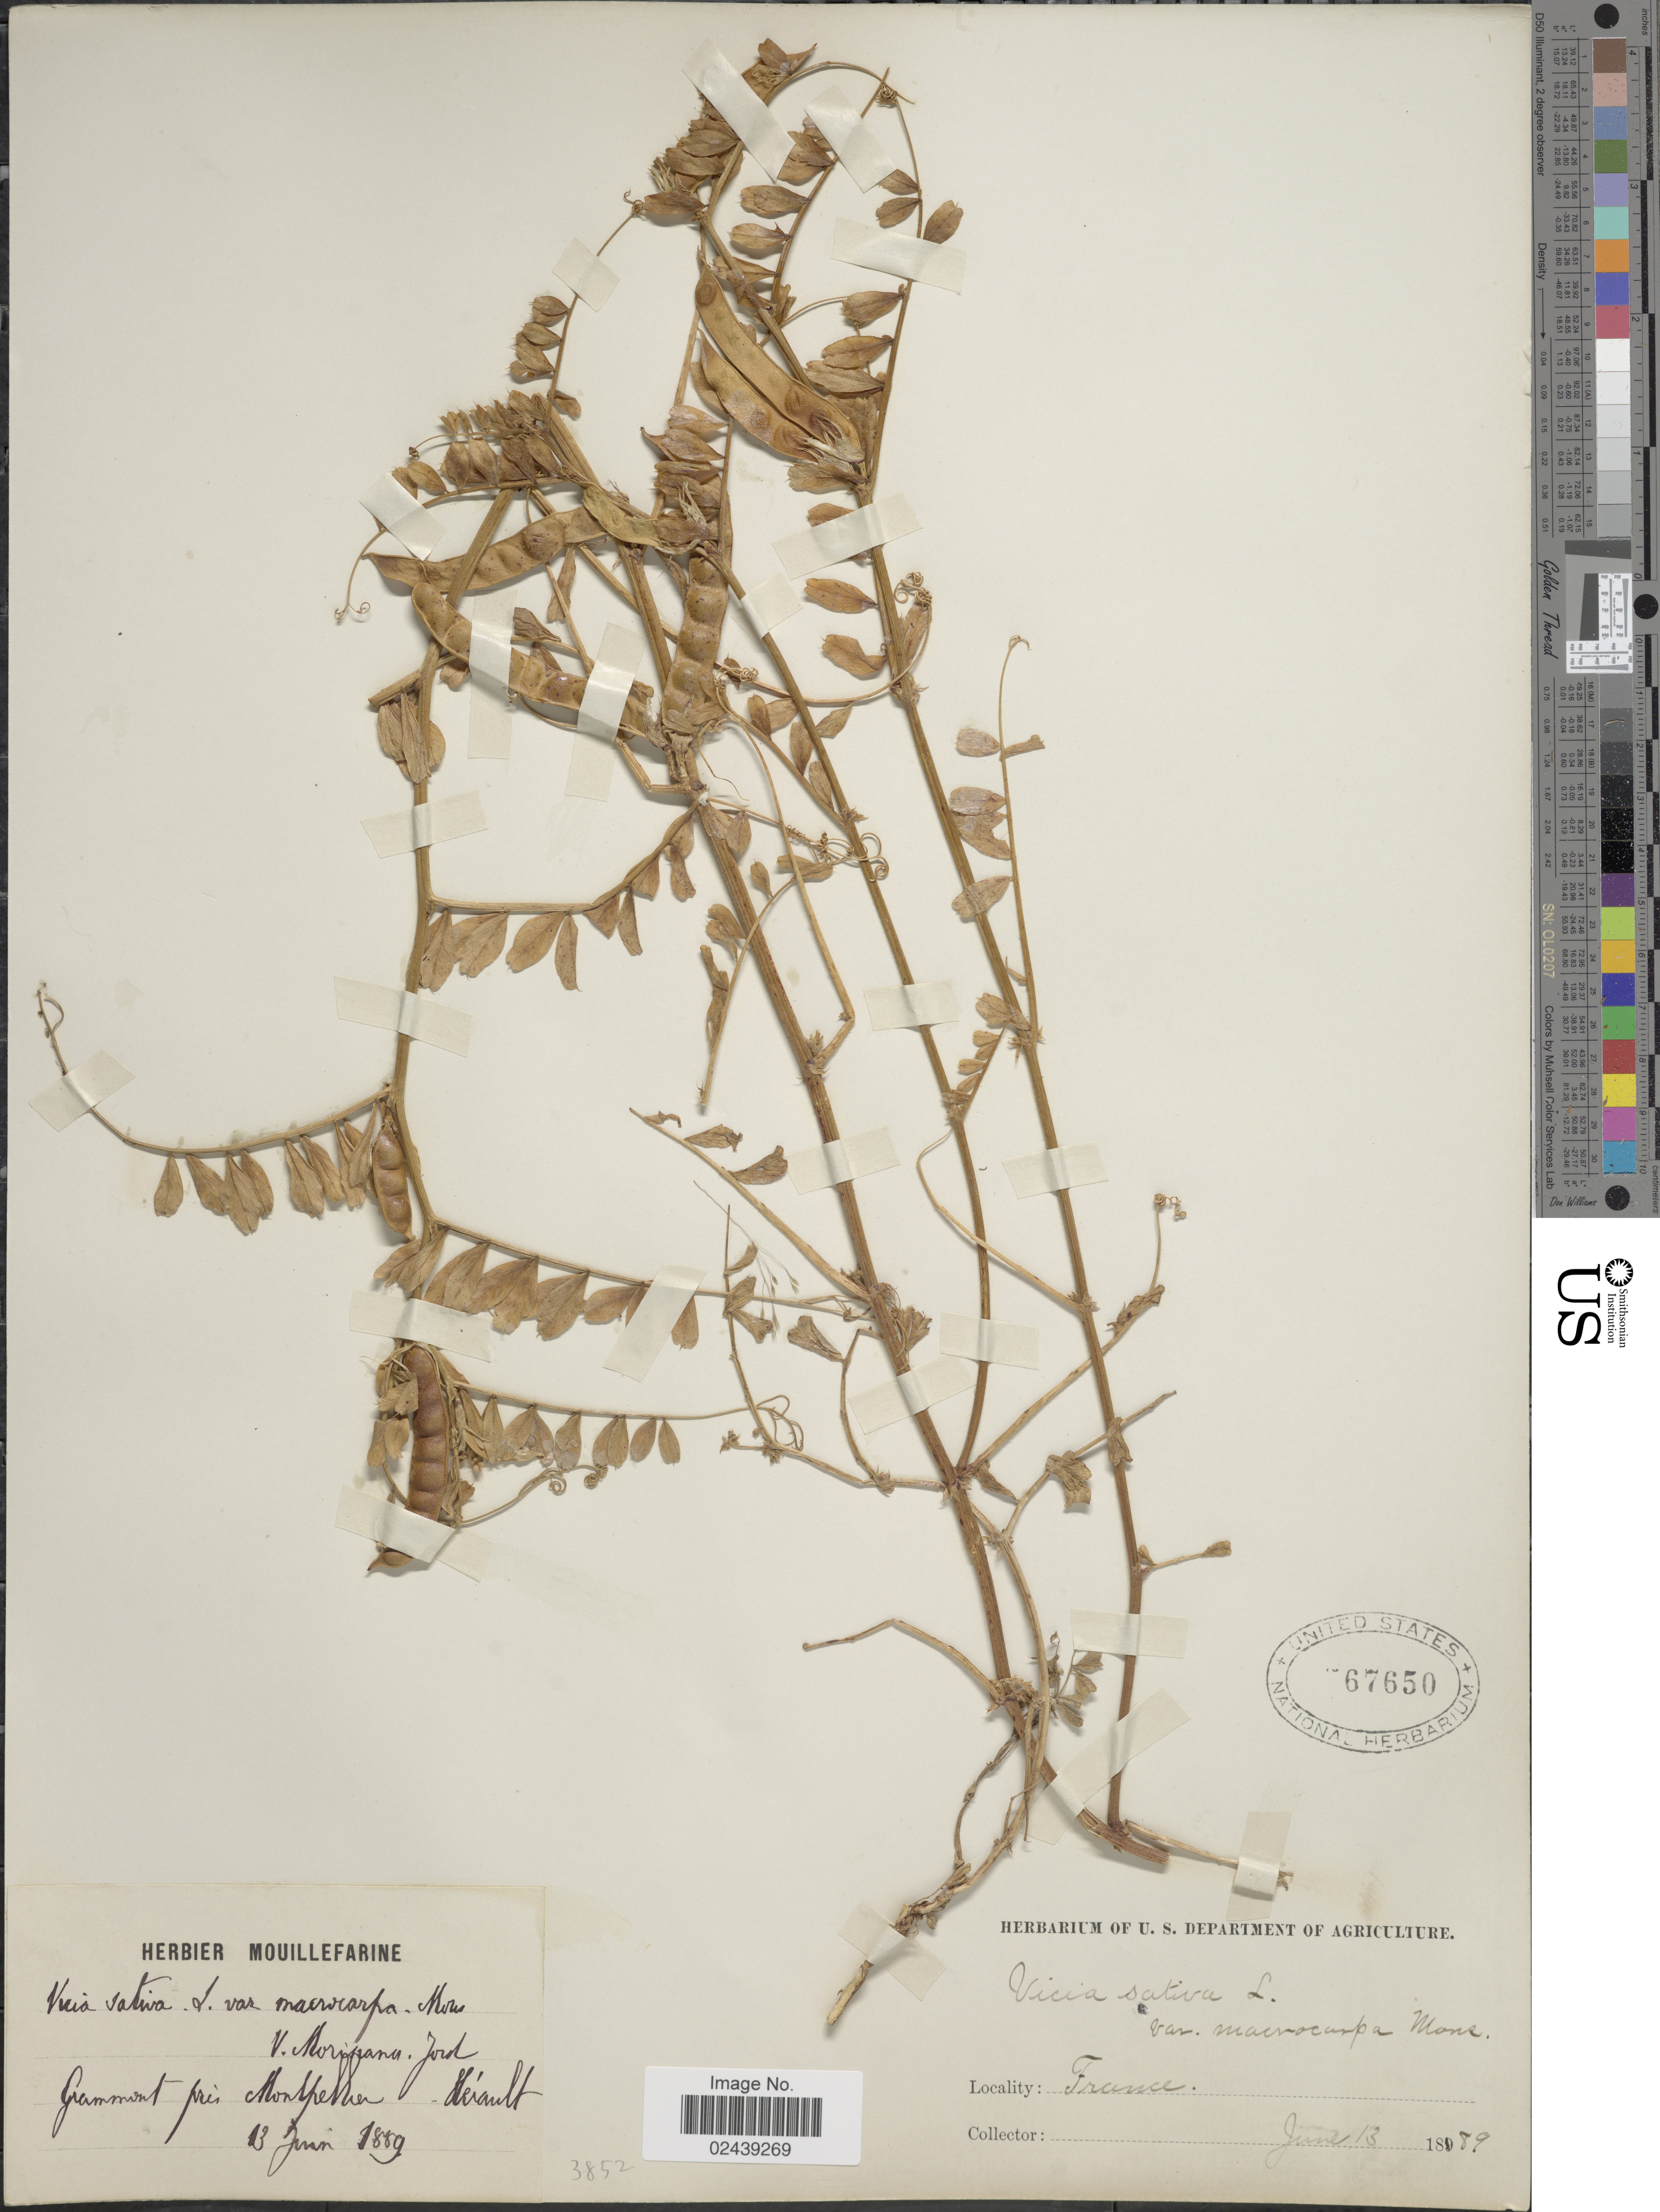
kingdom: Plantae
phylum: Tracheophyta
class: Magnoliopsida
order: Fabales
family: Fabaceae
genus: Vicia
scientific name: Vicia sativa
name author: L.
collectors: ex herb. U. S. Department of Agriculture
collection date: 1889-06-13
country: France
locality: Grammont pres Montpellier. Herault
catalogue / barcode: US 67650